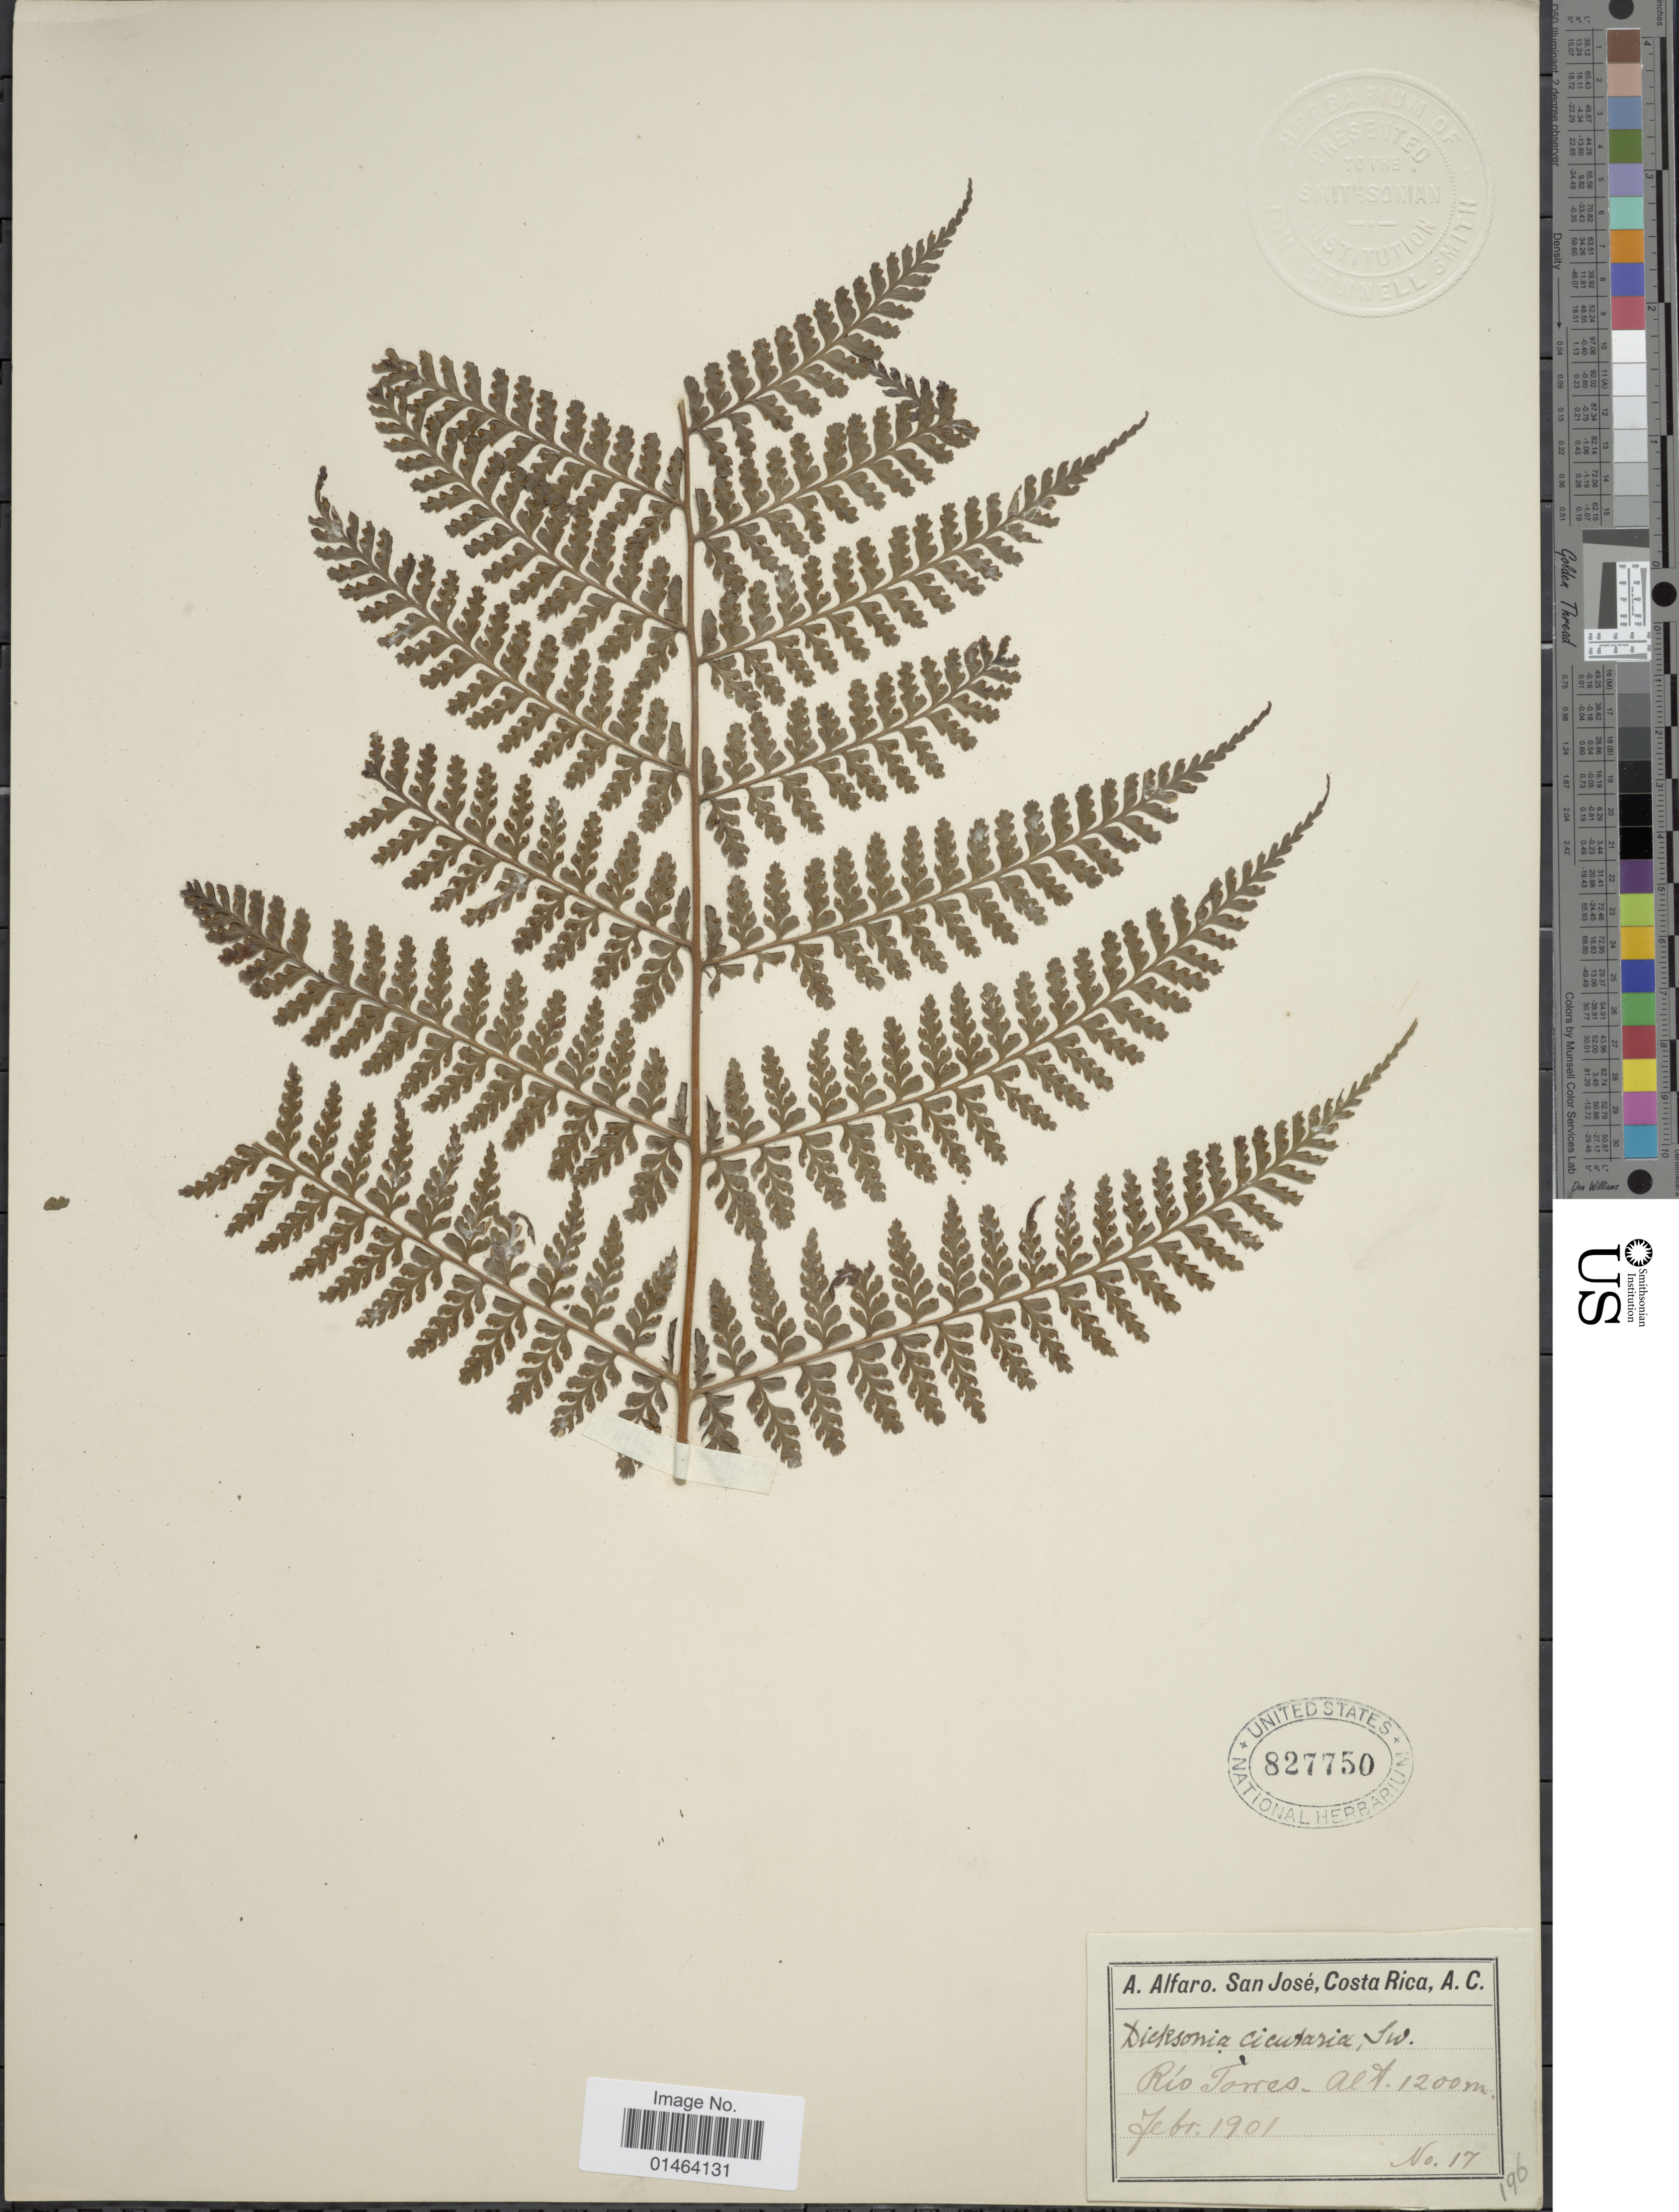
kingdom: Plantae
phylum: Tracheophyta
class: Polypodiopsida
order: Polypodiales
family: Dennstaedtiaceae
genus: Dennstaedtia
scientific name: Dennstaedtia cornuta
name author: (Kaulf.) Mett.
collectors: A. Alfaro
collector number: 17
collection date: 1901-02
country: Costa Rica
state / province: San José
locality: Rio Torres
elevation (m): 1200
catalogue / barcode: US 827750